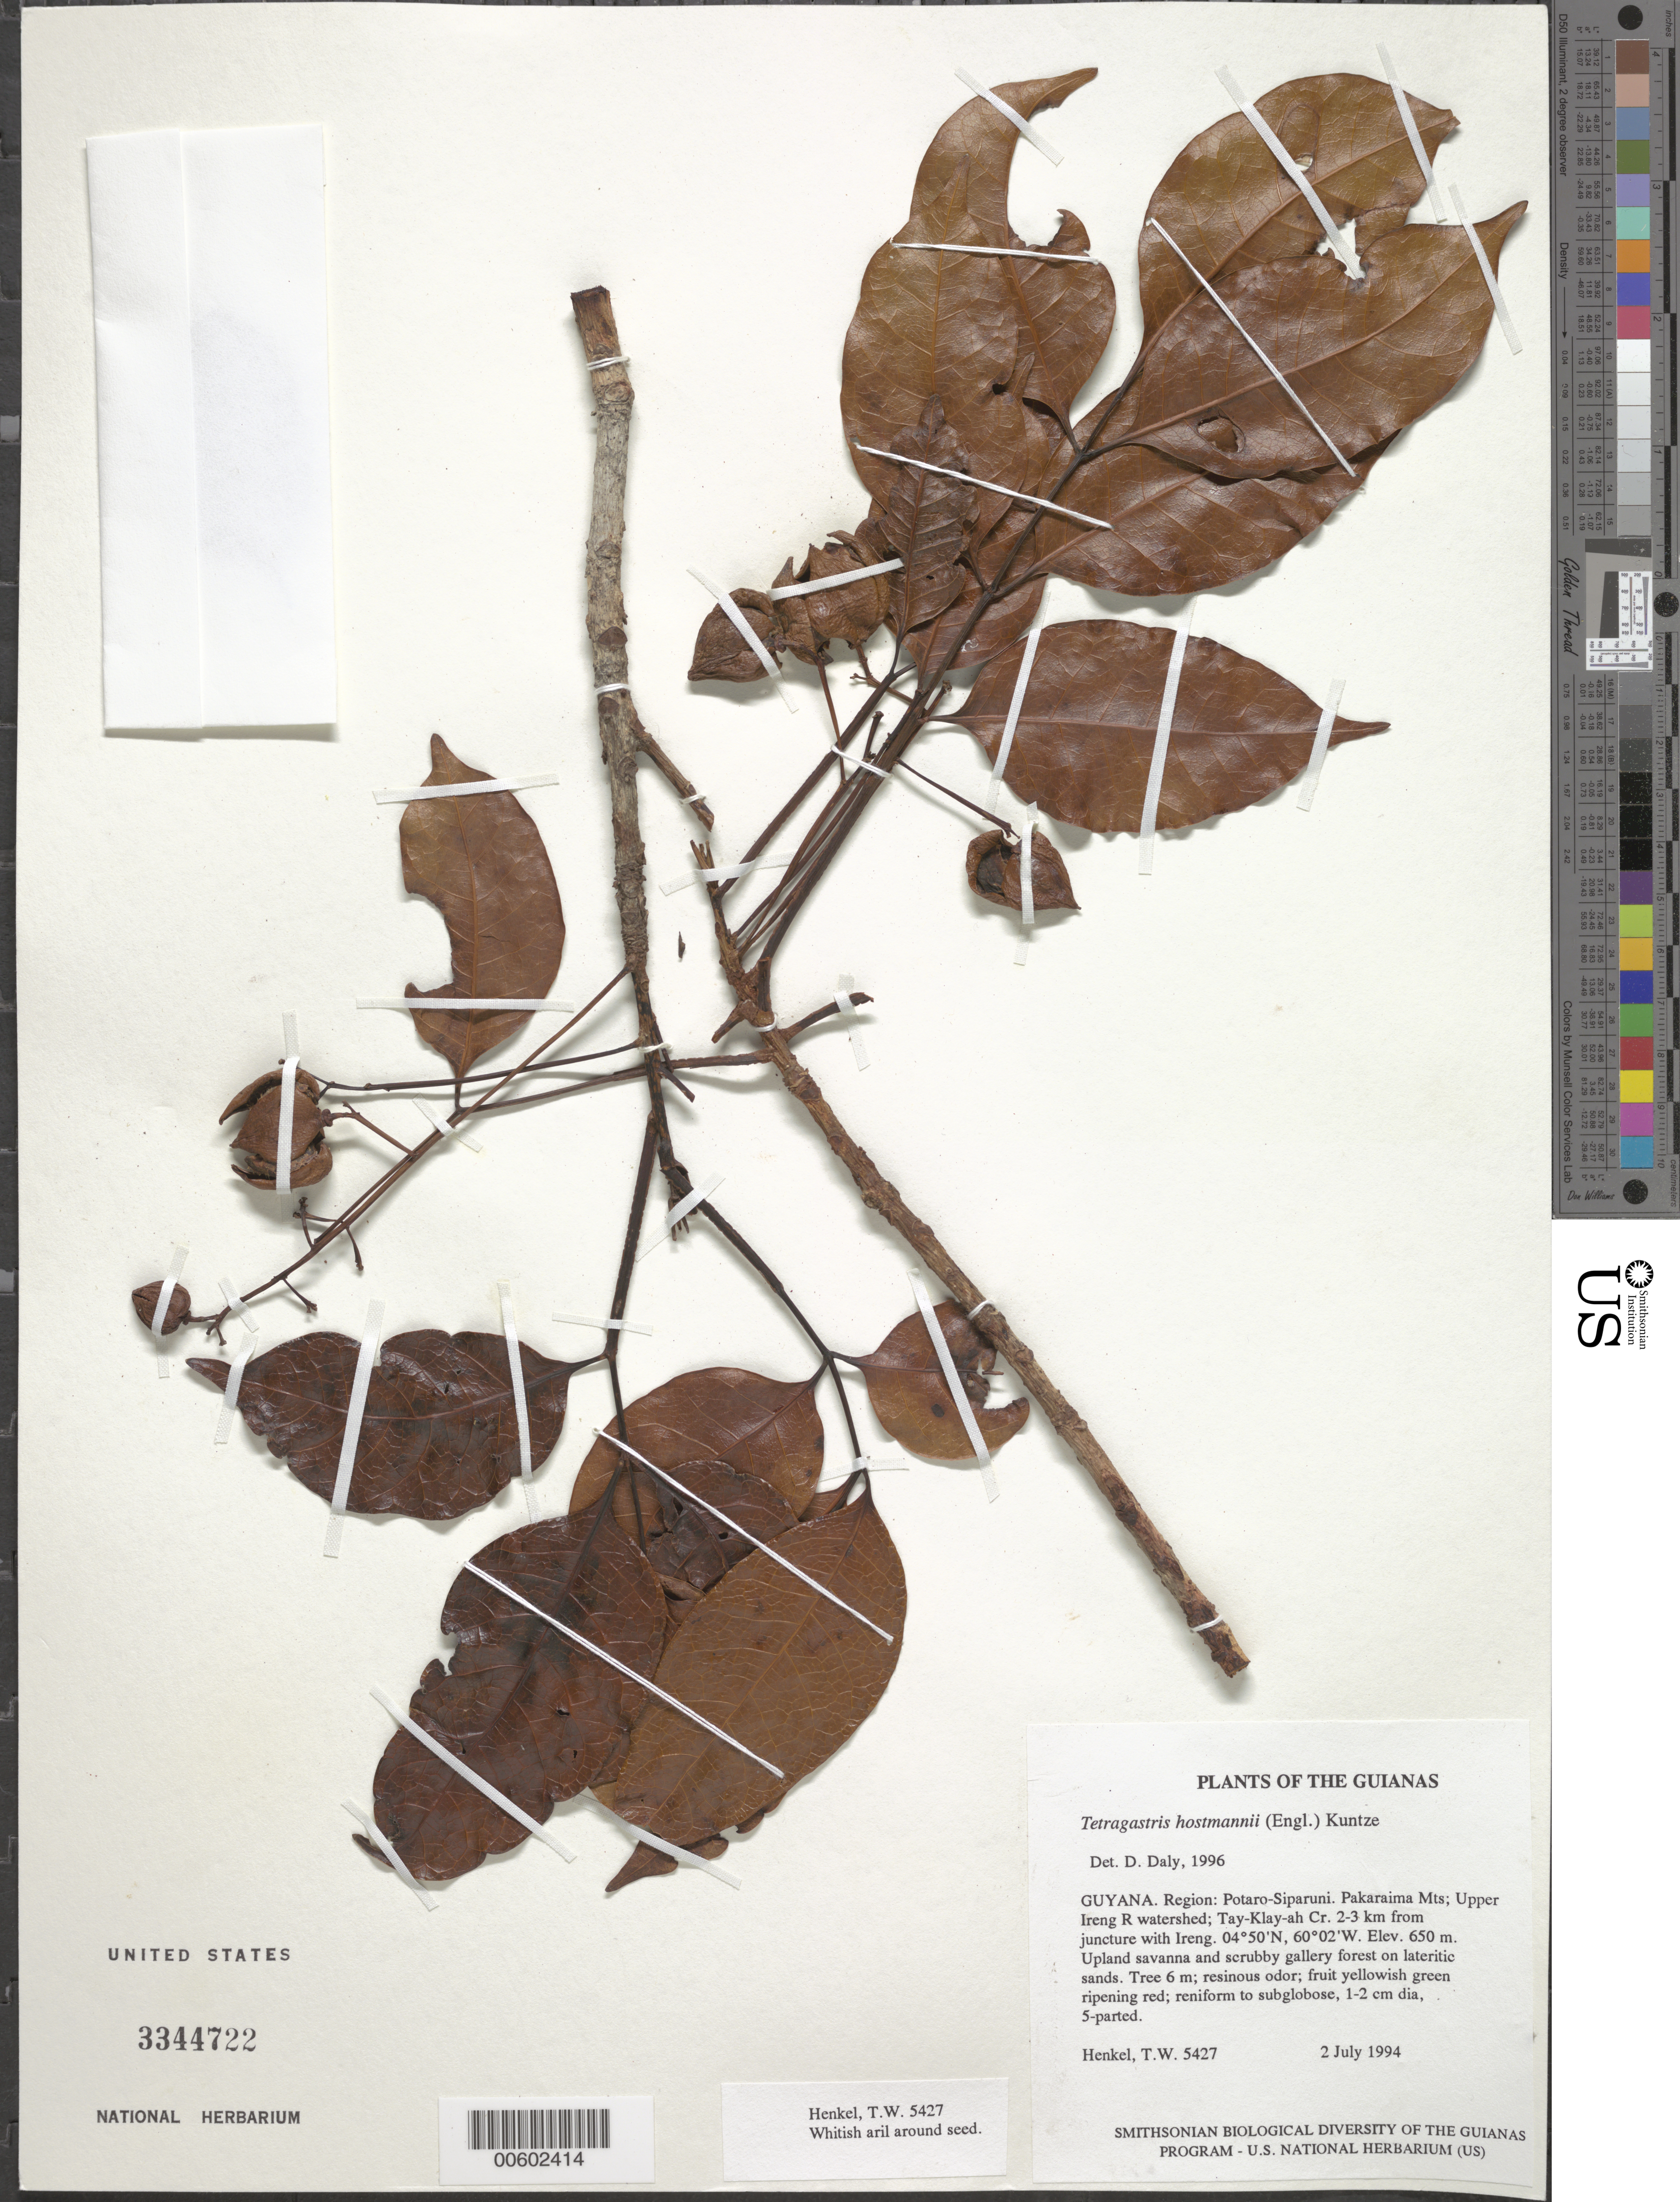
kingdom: Plantae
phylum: Tracheophyta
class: Magnoliopsida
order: Sapindales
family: Burseraceae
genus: Protium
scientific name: Protium surinamense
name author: Byng & Christenh.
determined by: Daly, Douglas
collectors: T. Henkel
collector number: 5427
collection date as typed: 2 July 1994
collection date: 1994-07-02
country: Guyana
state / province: Potaro-Siparuni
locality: Pakaraima Mts; Upper Ireng R watershed; Tay-Klay-ah Cr. 2-3 km from juncture with Ireng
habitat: Upland savanna and scrubby gallery forest on lateritic sands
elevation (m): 650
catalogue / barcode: US 3344722